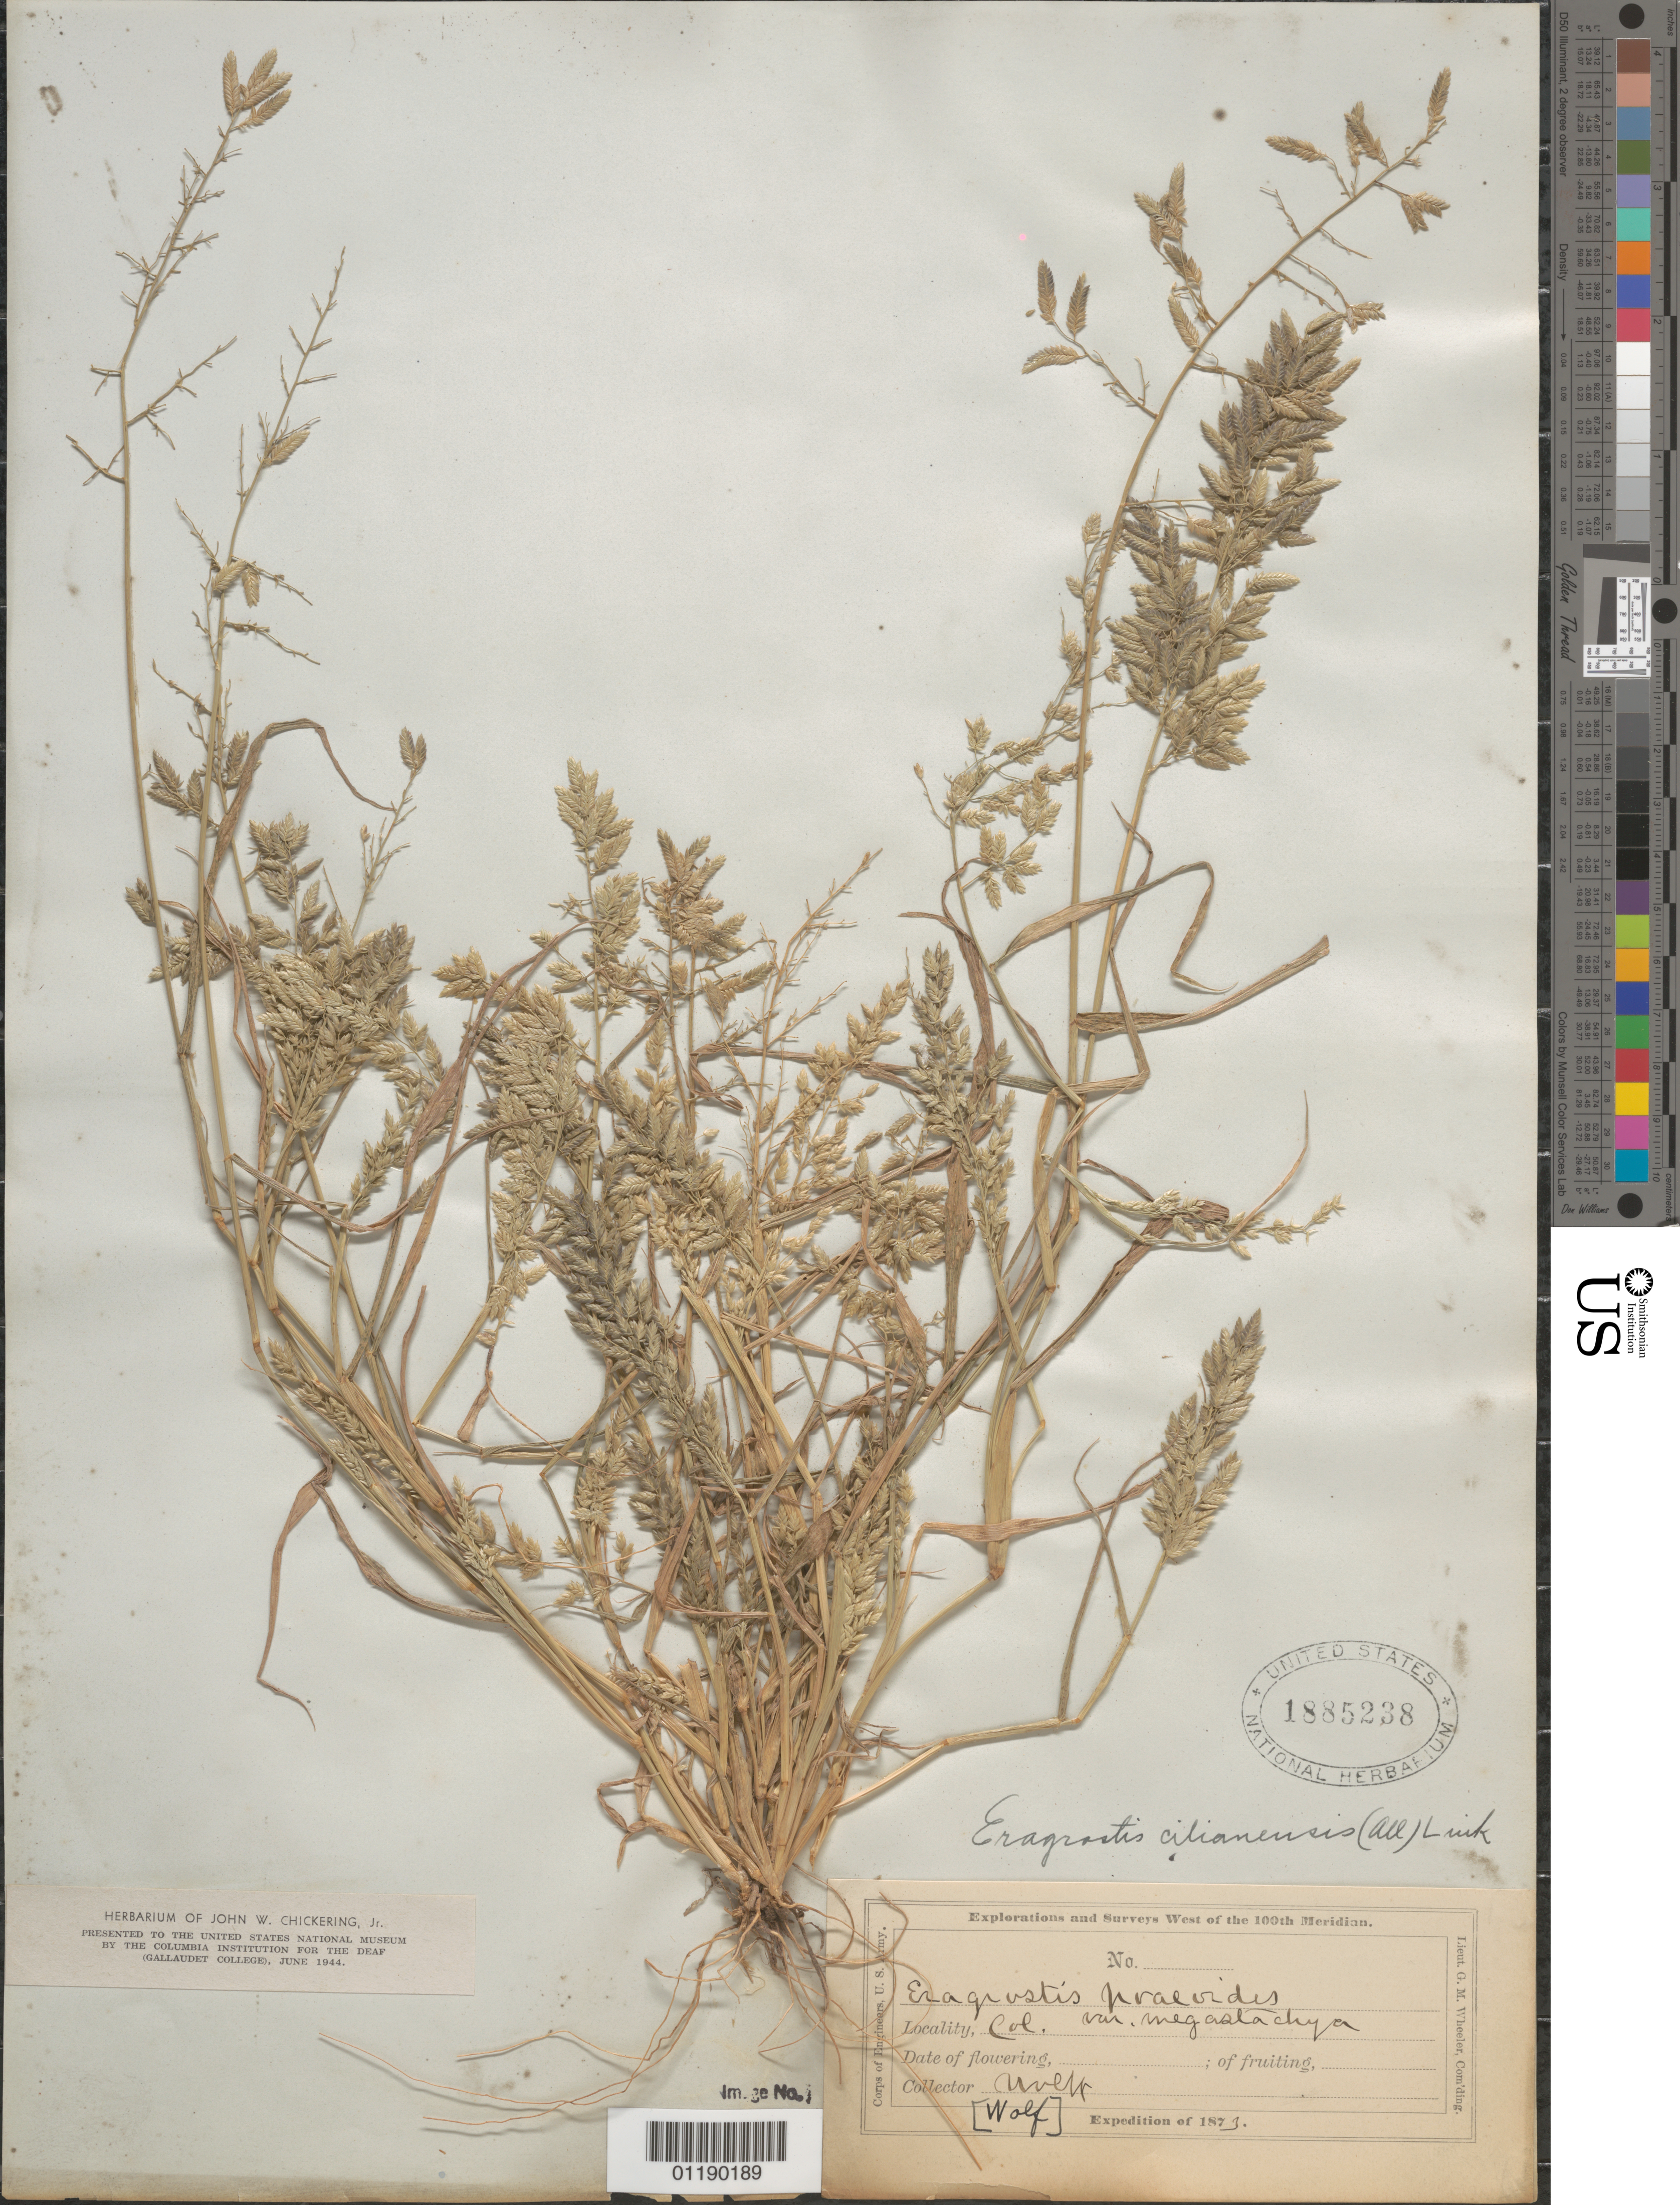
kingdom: Plantae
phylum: Tracheophyta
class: Liliopsida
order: Poales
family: Poaceae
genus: Eragrostis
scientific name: Eragrostis cilianensis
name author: (All.) Vignolo ex Janch.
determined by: Wipff, J. K.; Hatch, S. L.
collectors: J. Wolf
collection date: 1873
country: United States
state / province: Colorado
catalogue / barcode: US 1885238